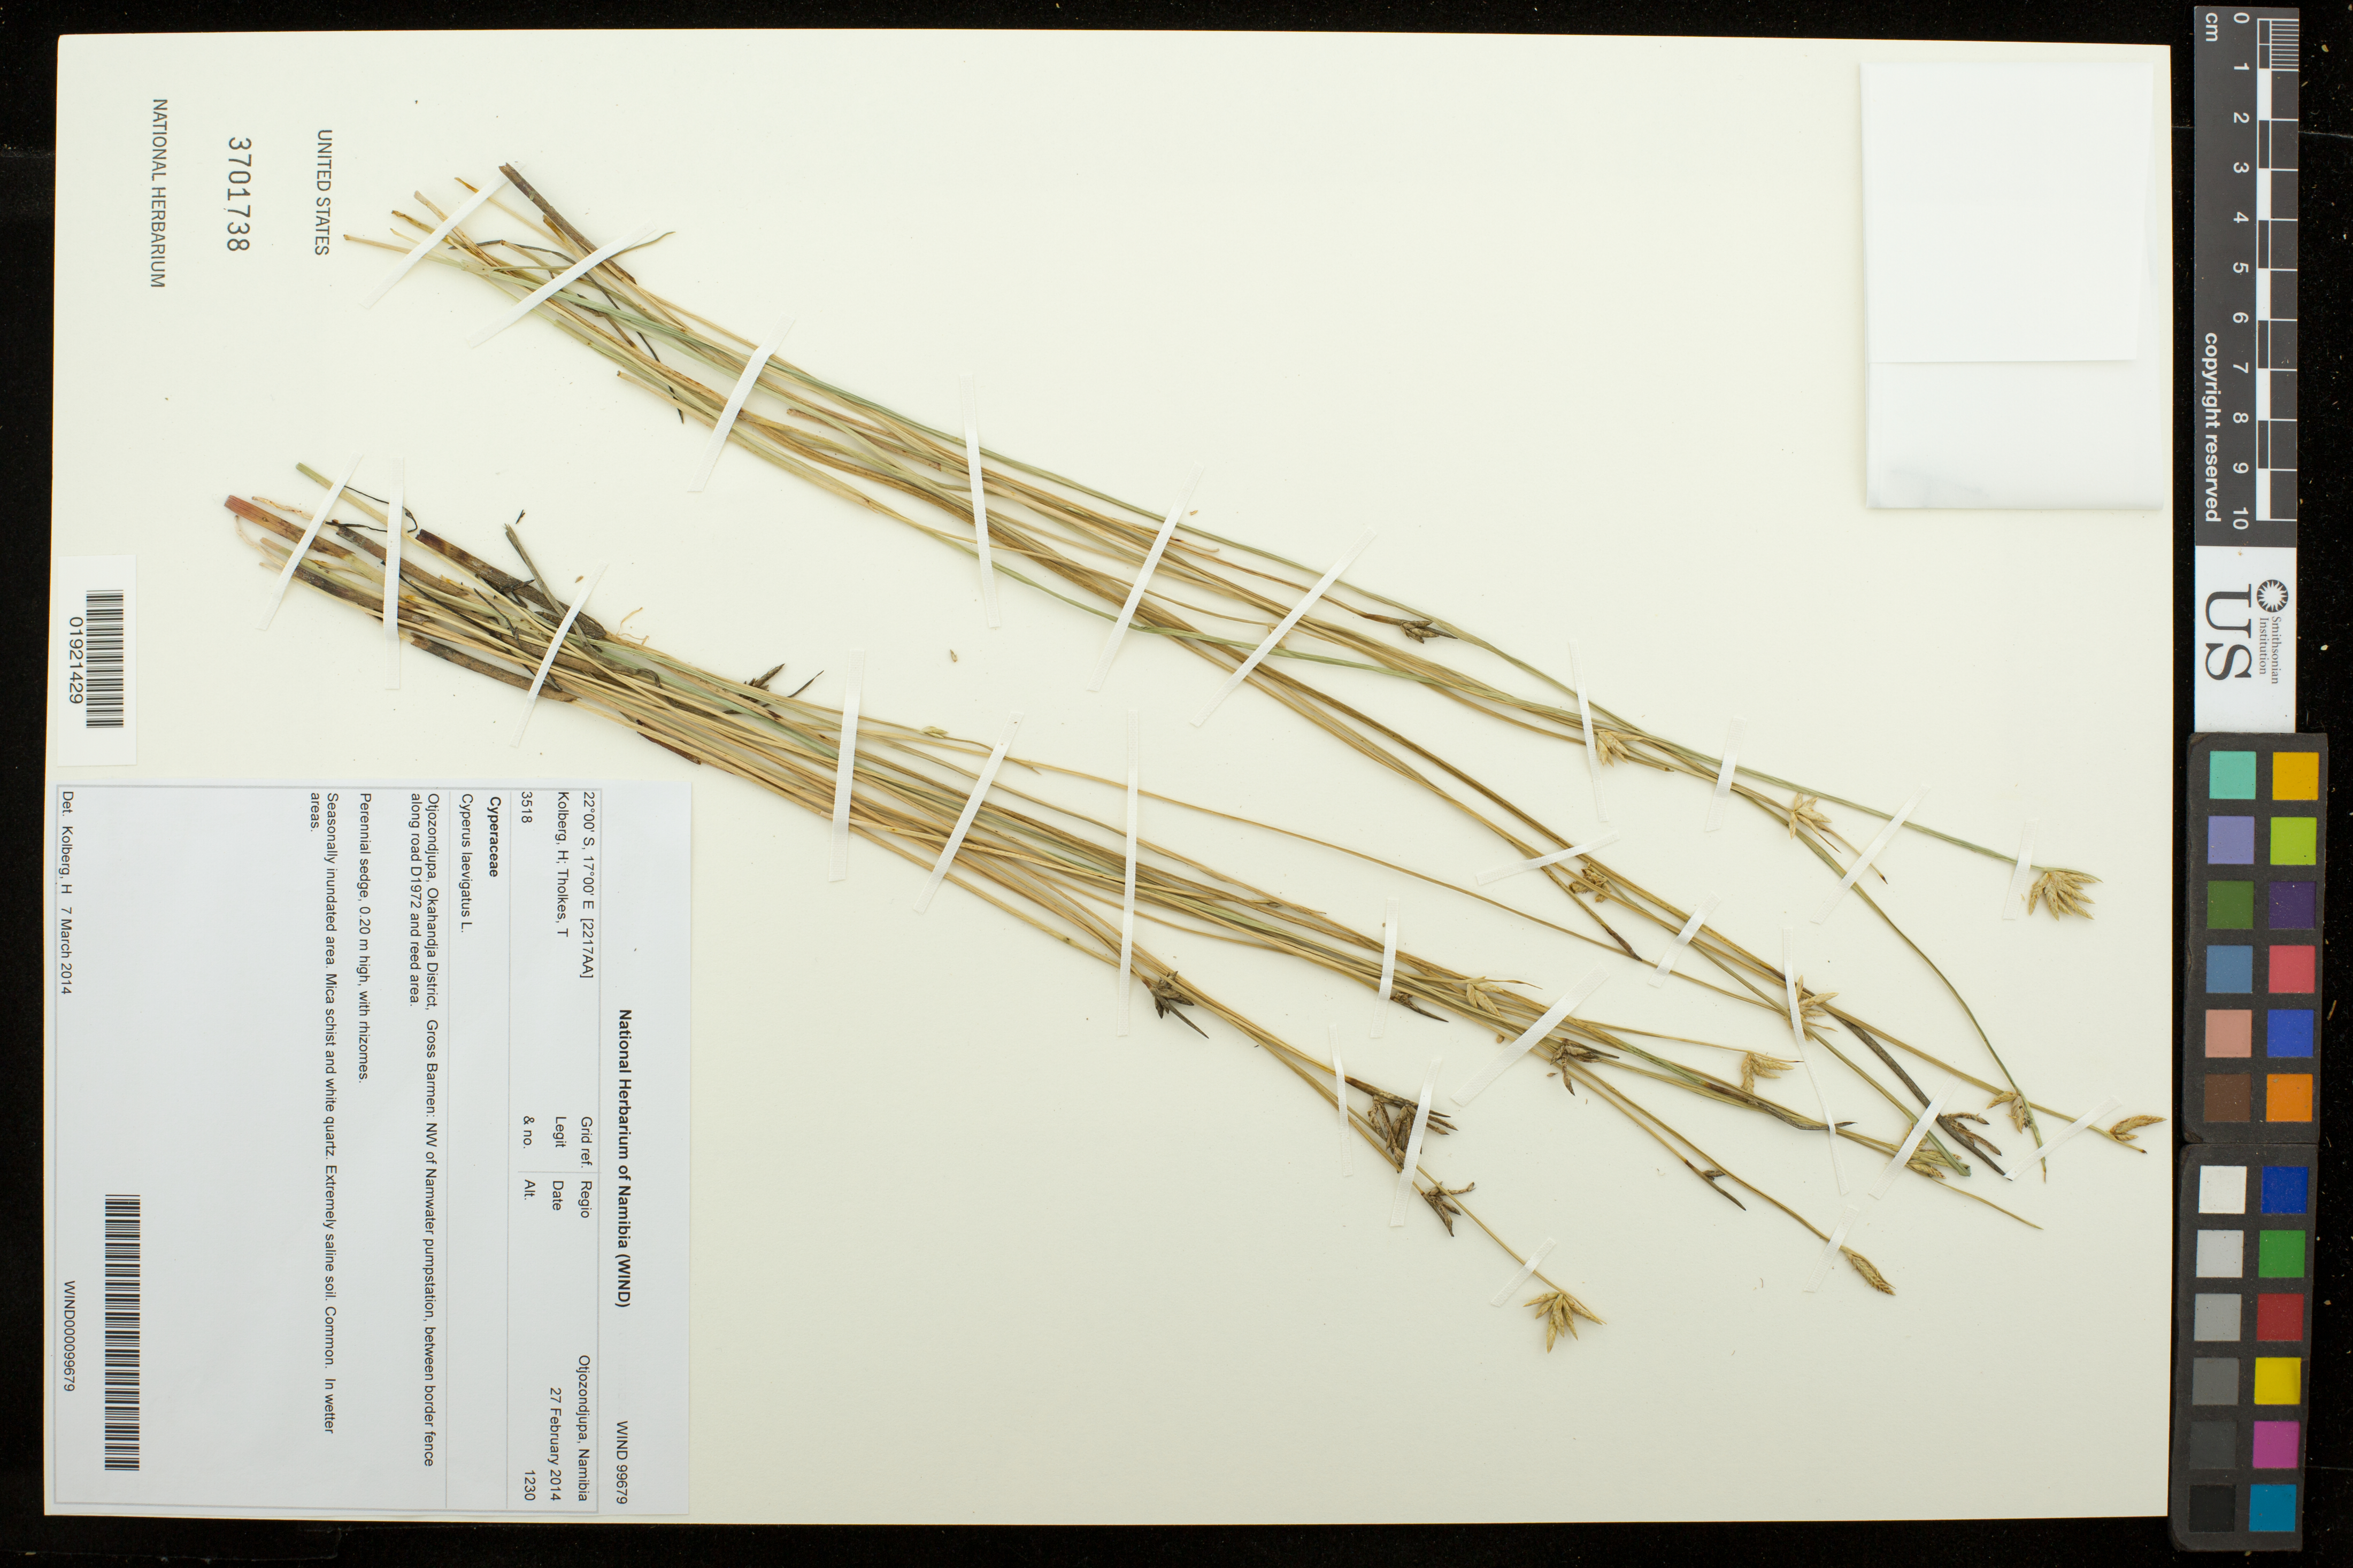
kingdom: Plantae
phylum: Tracheophyta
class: Liliopsida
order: Poales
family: Cyperaceae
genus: Cyperus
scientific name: Cyperus laevigatus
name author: L.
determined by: Kolberg, H. H.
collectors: H. H. Kolberg & T. Tholkes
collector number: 3518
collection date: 2014-02-27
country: Namibia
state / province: Otjozondjupa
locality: Okahandja District, Gross Barmen: NW of Namwater pumpstation, between border fence along road D1972 and reed area.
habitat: Seasonally inundated area. Mica schist and white quartz. Extremely saline soil. Common. In wetter areas.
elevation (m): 1230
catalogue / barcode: US 3701738